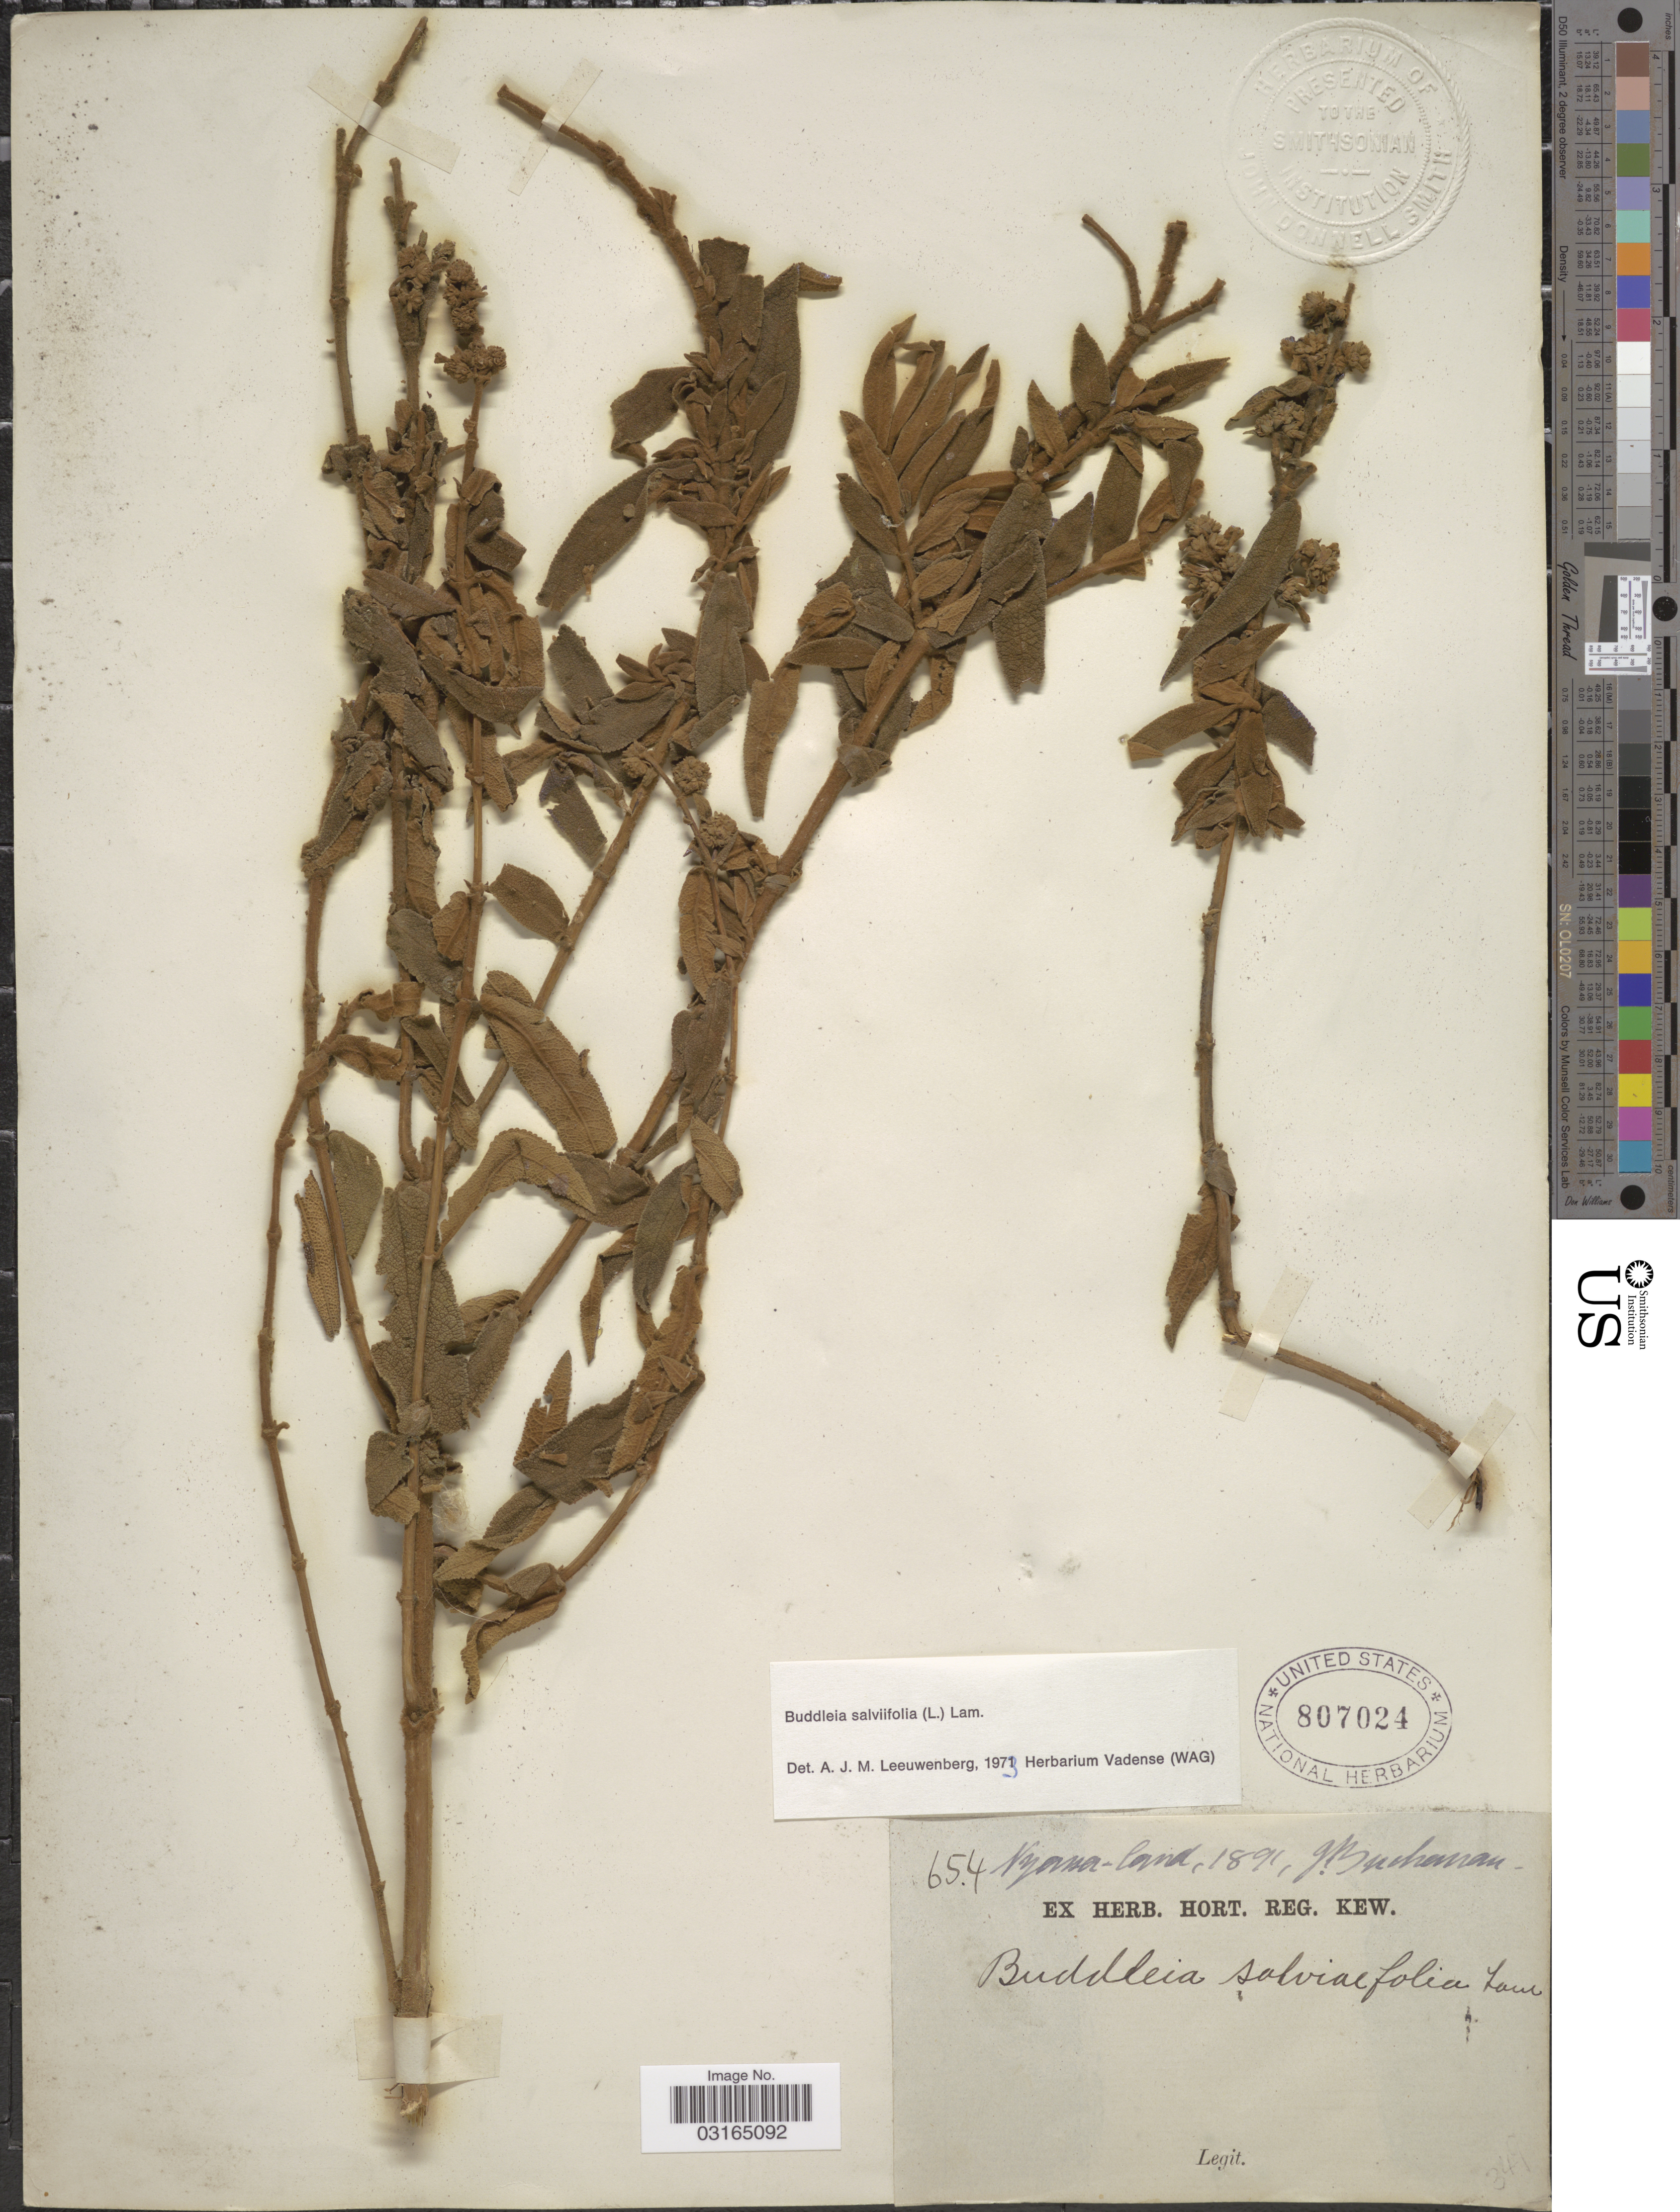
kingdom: Plantae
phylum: Tracheophyta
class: Magnoliopsida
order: Lamiales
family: Scrophulariaceae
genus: Buddleja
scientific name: Buddleja salviifolia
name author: (L.) Lam.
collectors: J. Buchanan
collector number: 654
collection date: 1891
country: Malawi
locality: Nyassa-land.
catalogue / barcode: US 807024